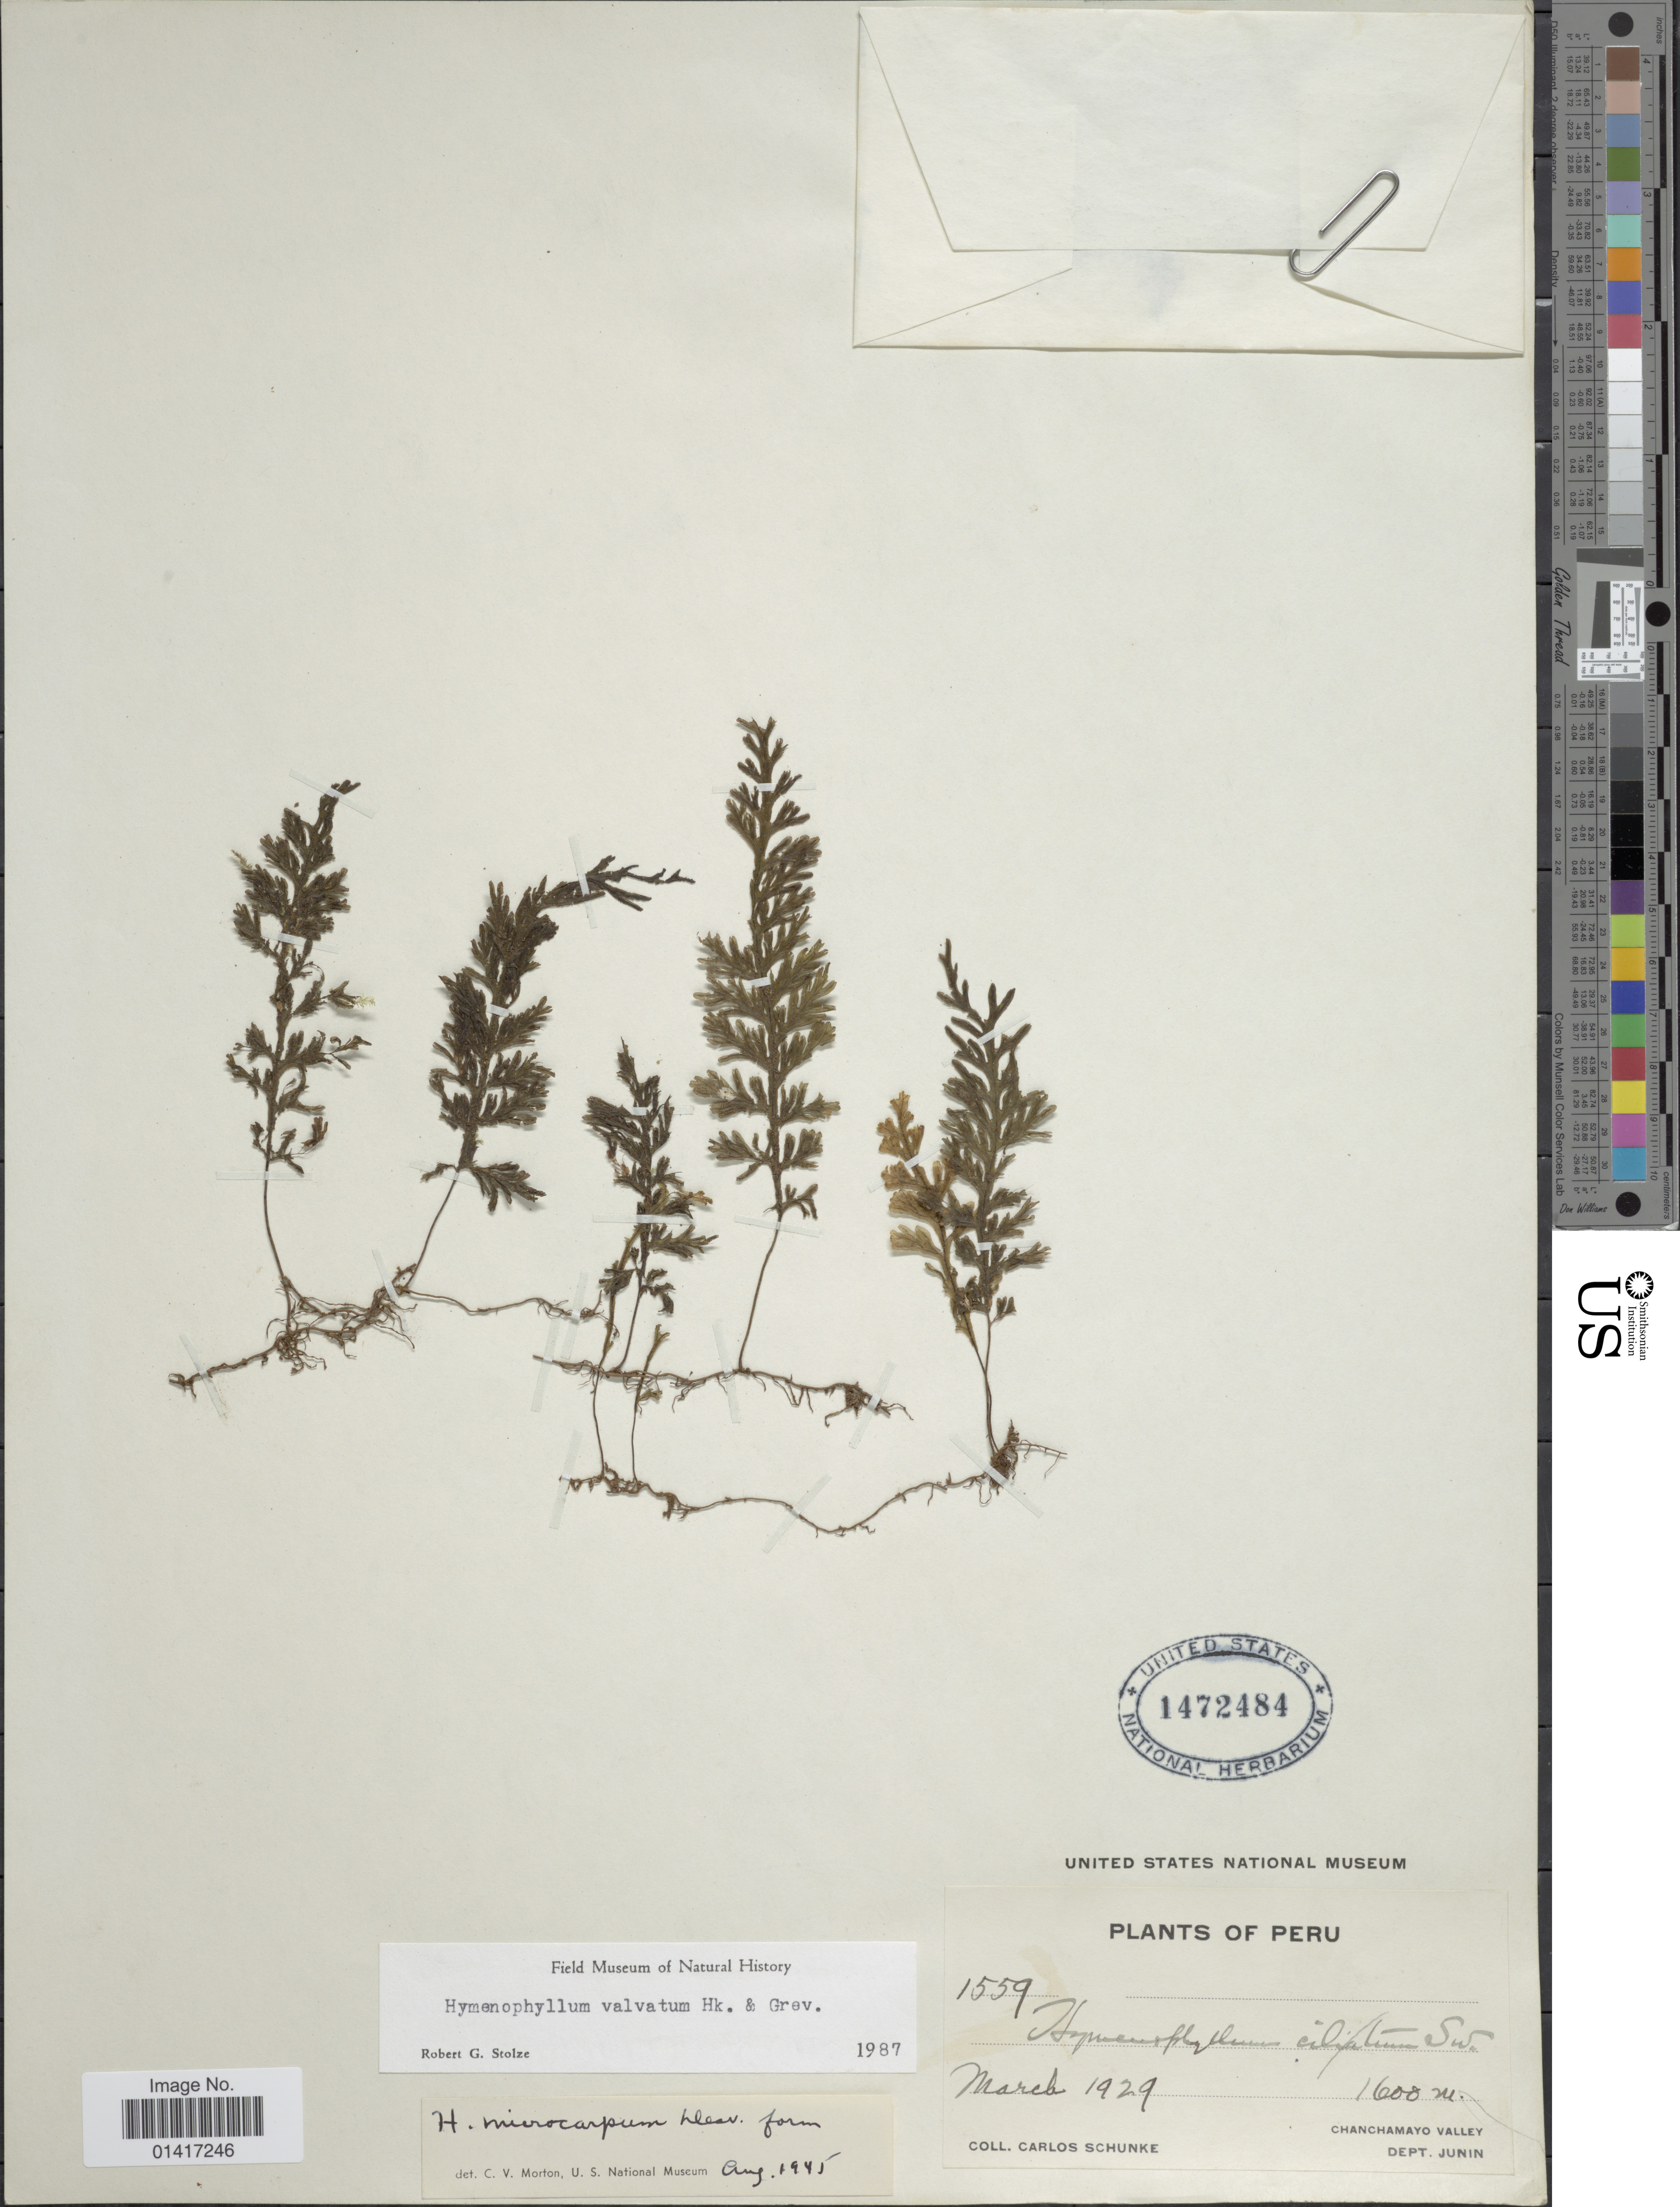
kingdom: Plantae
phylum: Tracheophyta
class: Polypodiopsida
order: Hymenophyllales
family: Hymenophyllaceae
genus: Hymenophyllum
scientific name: Hymenophyllum valvatum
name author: Hook. & Grev.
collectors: C. Schunke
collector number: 1559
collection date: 1929-03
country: Peru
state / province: Junín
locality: Chanchamayo Valley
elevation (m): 1600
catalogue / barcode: US 1472484